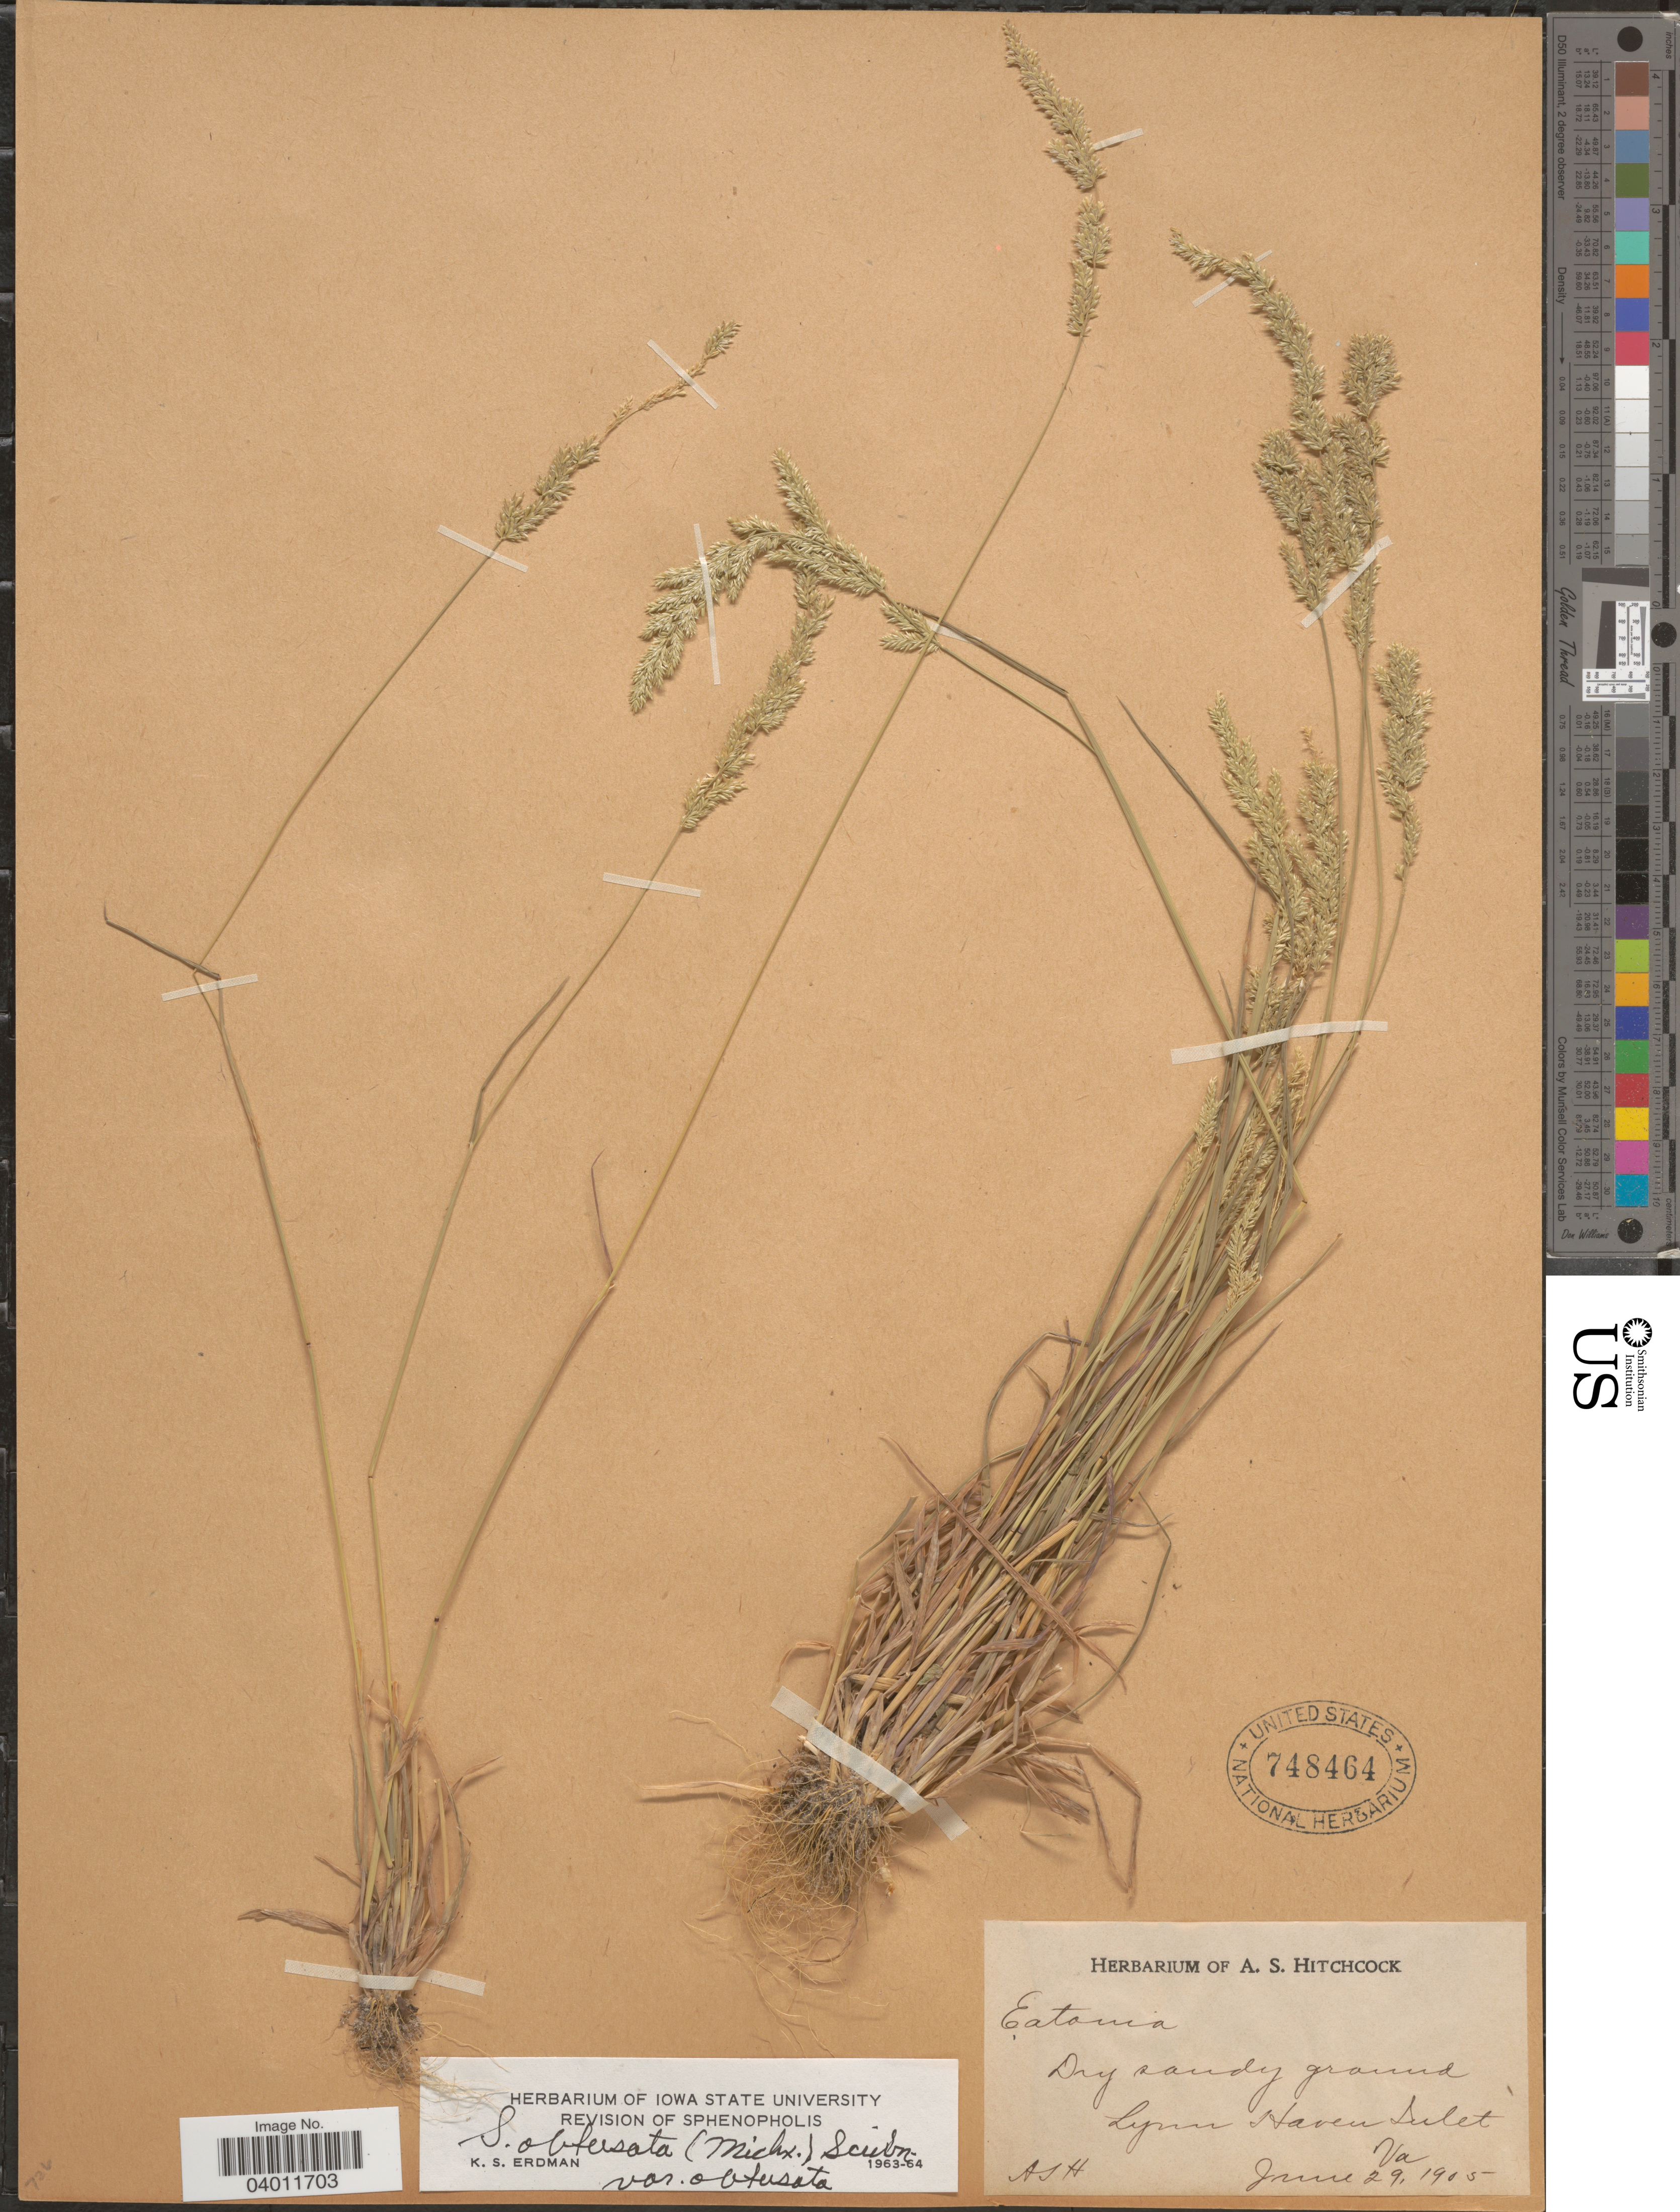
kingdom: Plantae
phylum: Tracheophyta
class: Liliopsida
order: Poales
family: Poaceae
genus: Sphenopholis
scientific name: Sphenopholis obtusata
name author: (Michx.) Scribn.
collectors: A. S. Hitchcock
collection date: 1905-06-29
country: United States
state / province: Virginia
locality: Dry sandy ground, Lynn Haven Inlet.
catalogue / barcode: US 748464